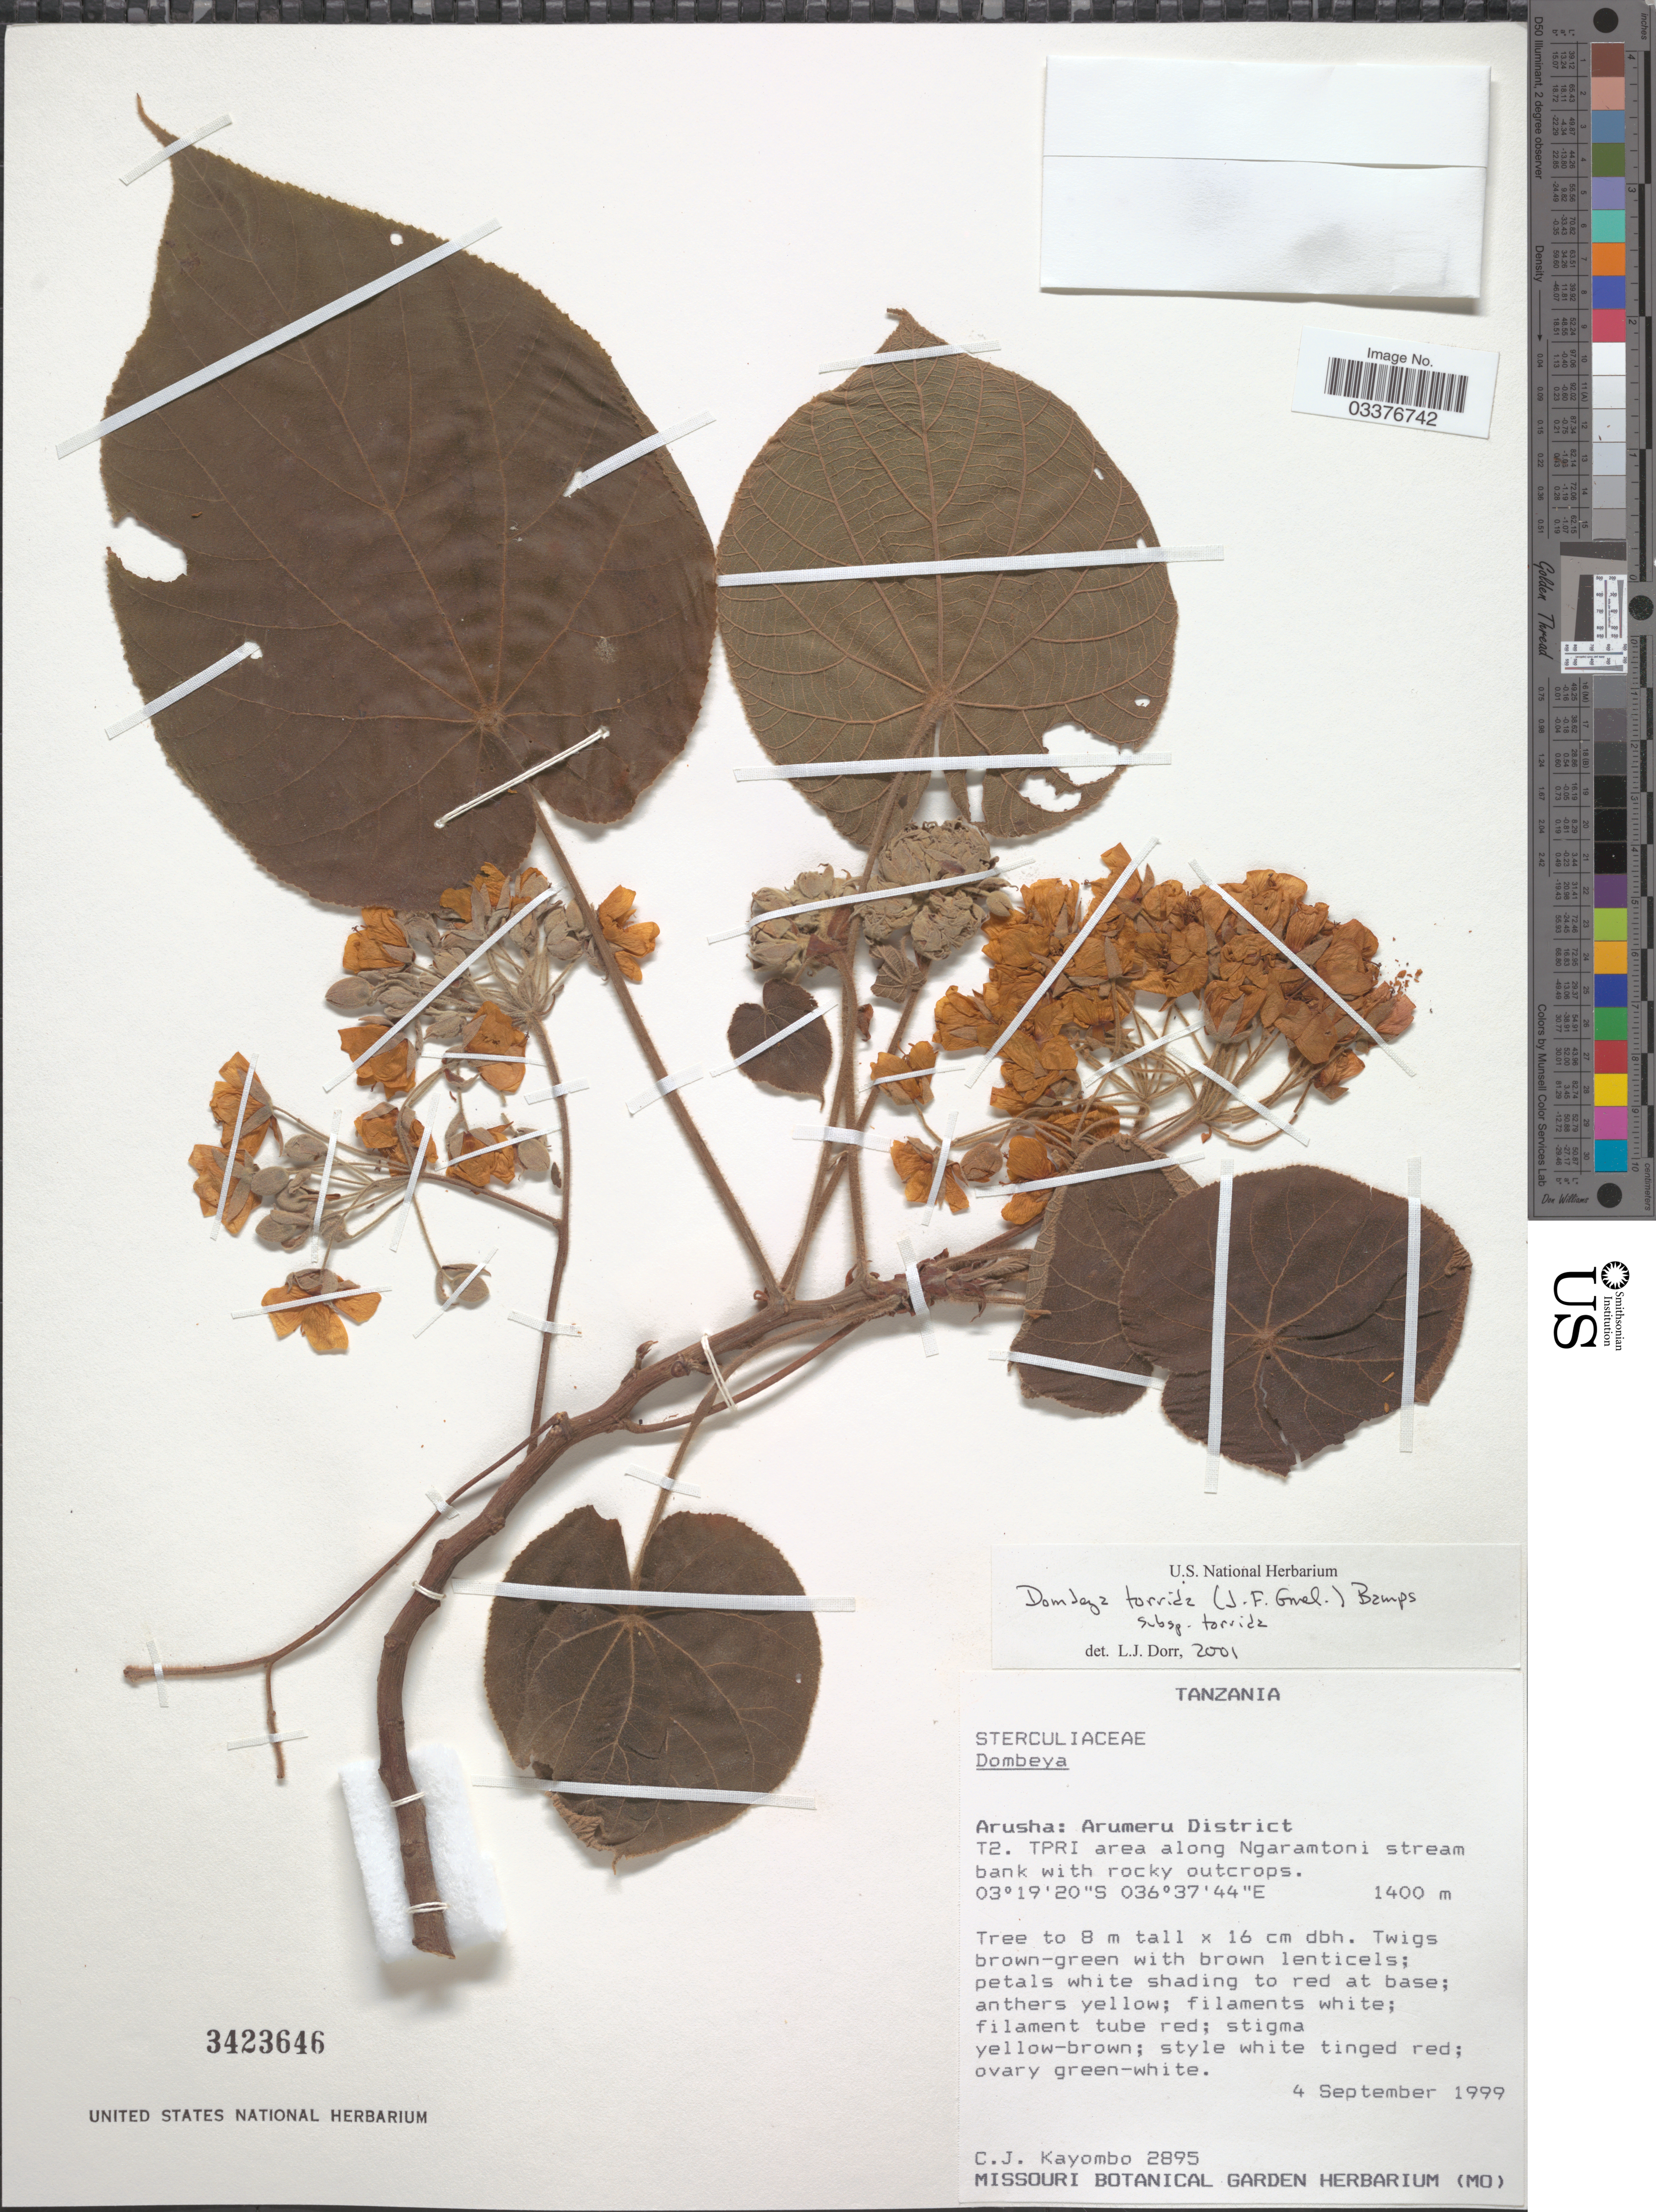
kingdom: Plantae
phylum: Tracheophyta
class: Magnoliopsida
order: Malvales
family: Malvaceae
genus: Dombeya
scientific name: Dombeya torrida subsp. torrida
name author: (J.F. Gmel.) Bamps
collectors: C. Kayombo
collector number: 2895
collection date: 1999-09-04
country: Tanzania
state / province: Arusha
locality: Arumeru District. T2. TPRI area along Ngaramtoni stream bank with rocky outcrops.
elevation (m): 1400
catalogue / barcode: US 3423646